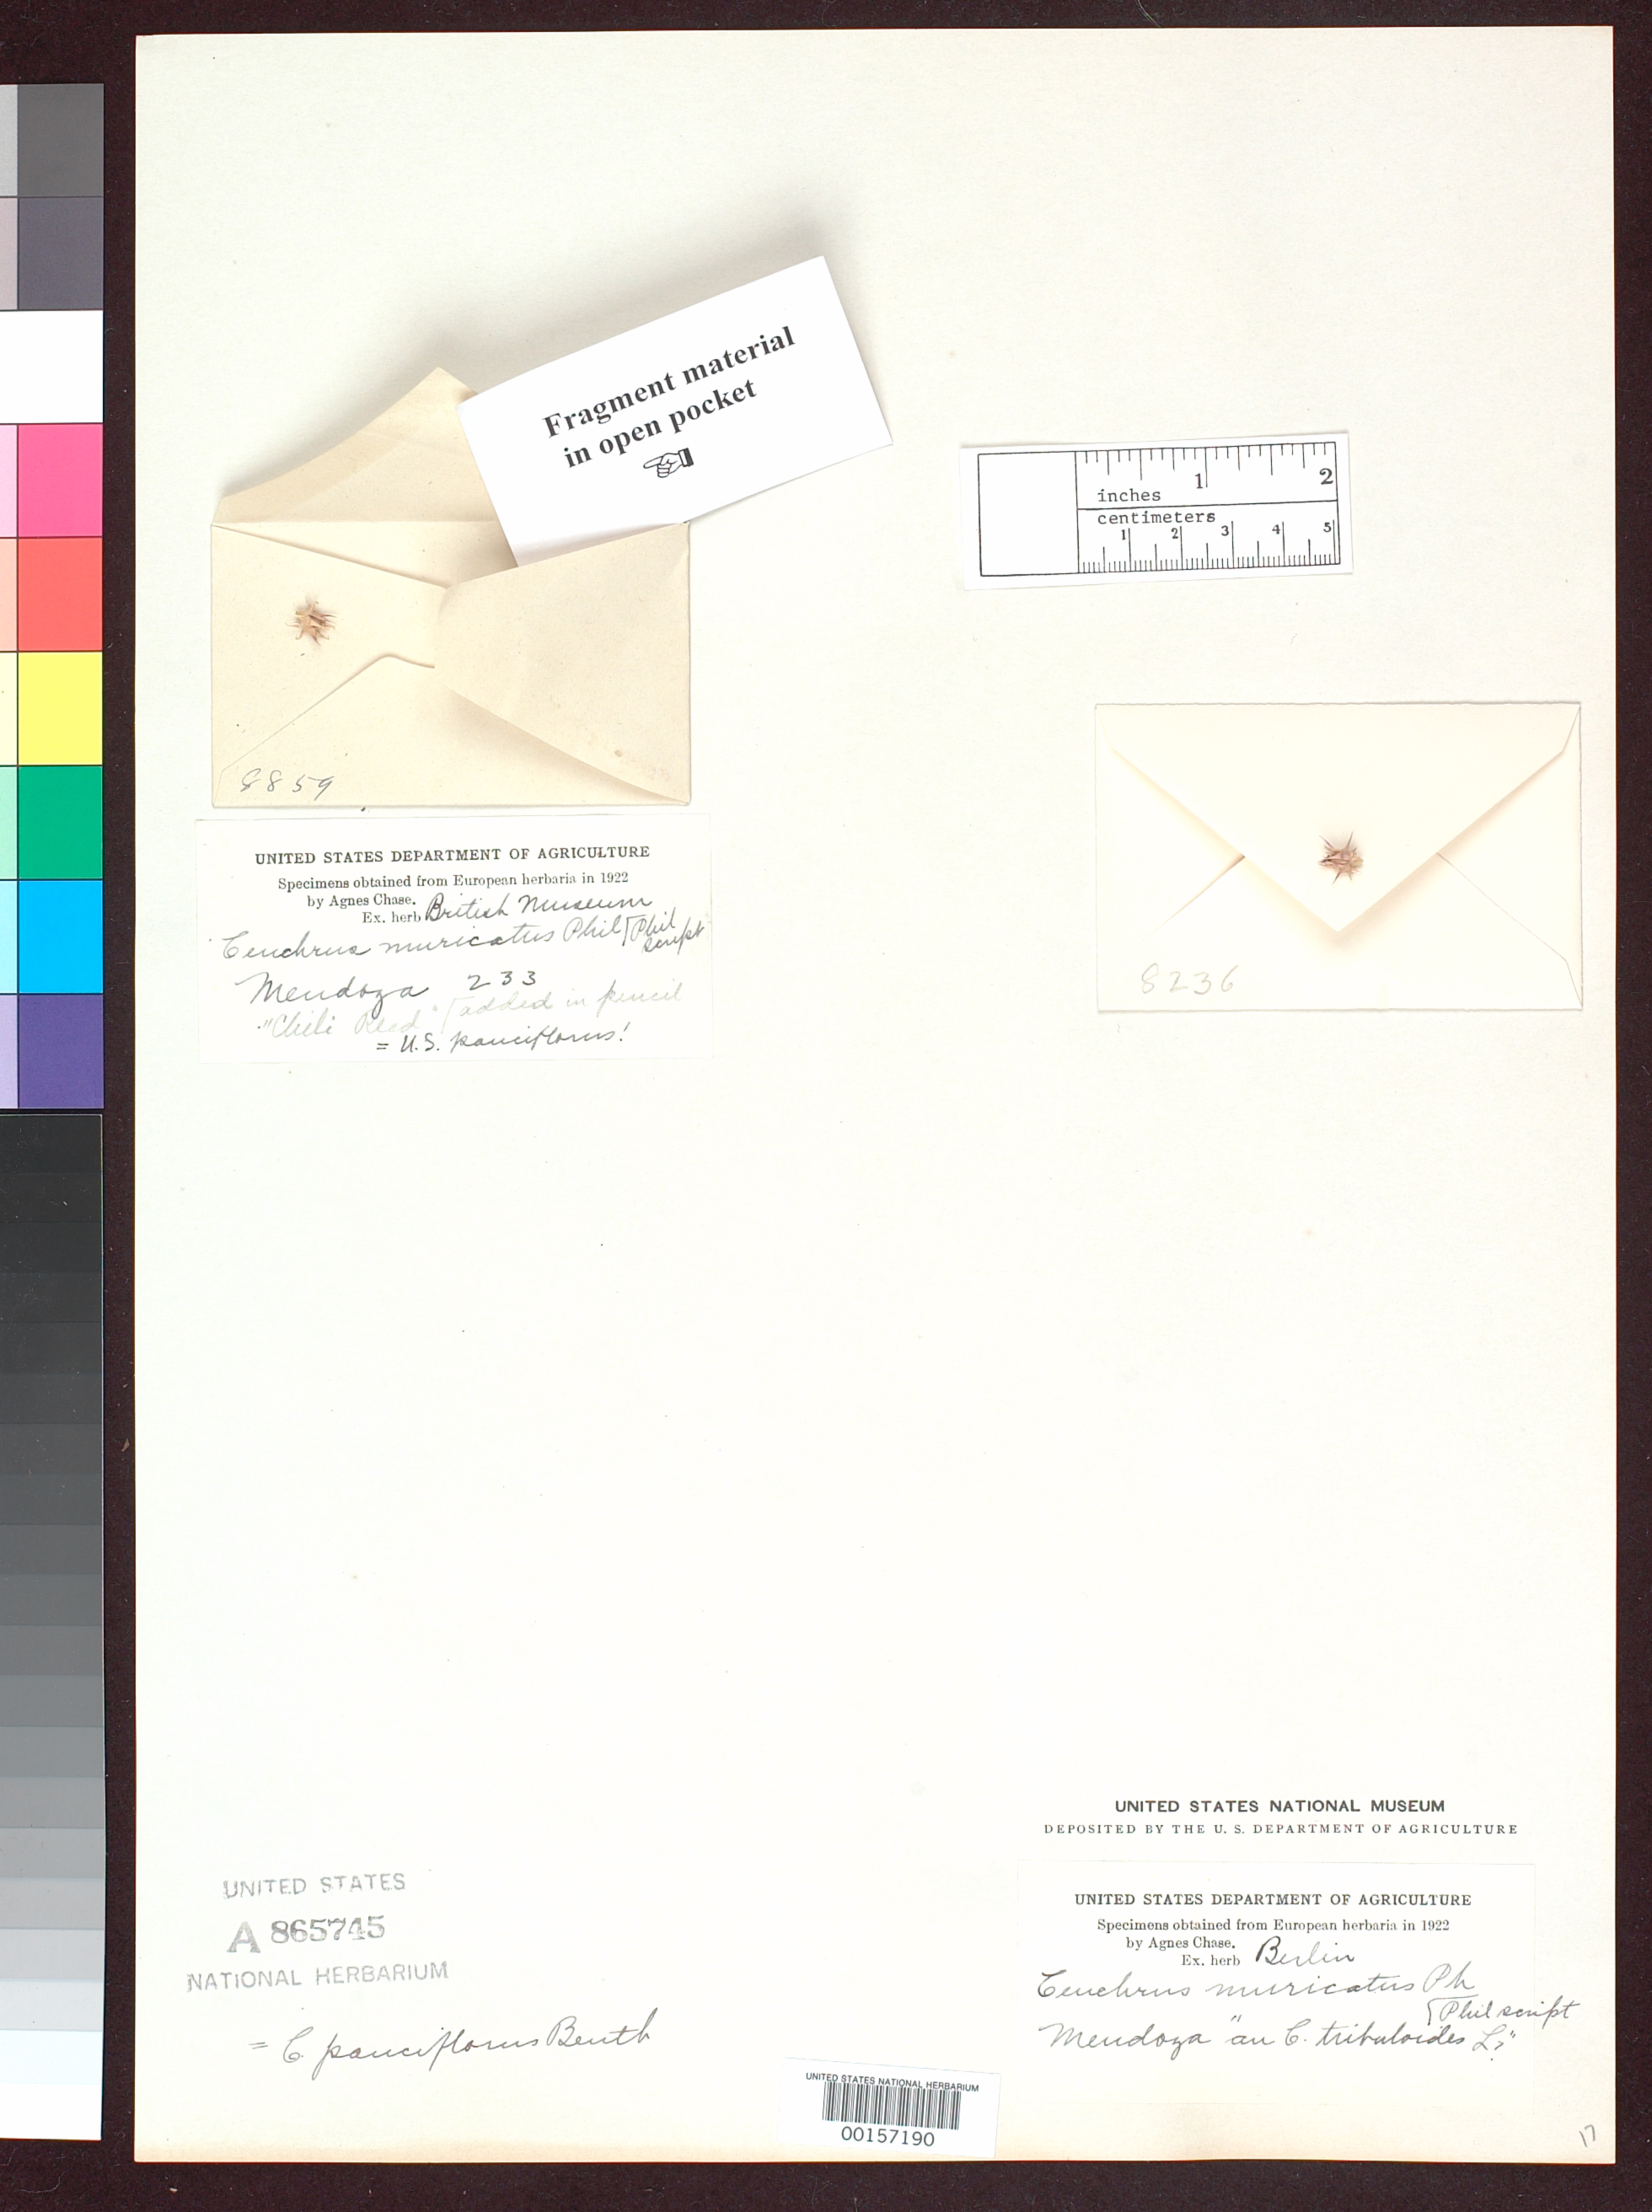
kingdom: Plantae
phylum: Tracheophyta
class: Liliopsida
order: Poales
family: Poaceae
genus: Cenchrus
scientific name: Cenchrus muricatus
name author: Phil.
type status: Type Fragment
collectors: R. A. Philippi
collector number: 233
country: Chile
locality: Mendoza.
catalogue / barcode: US 865745A